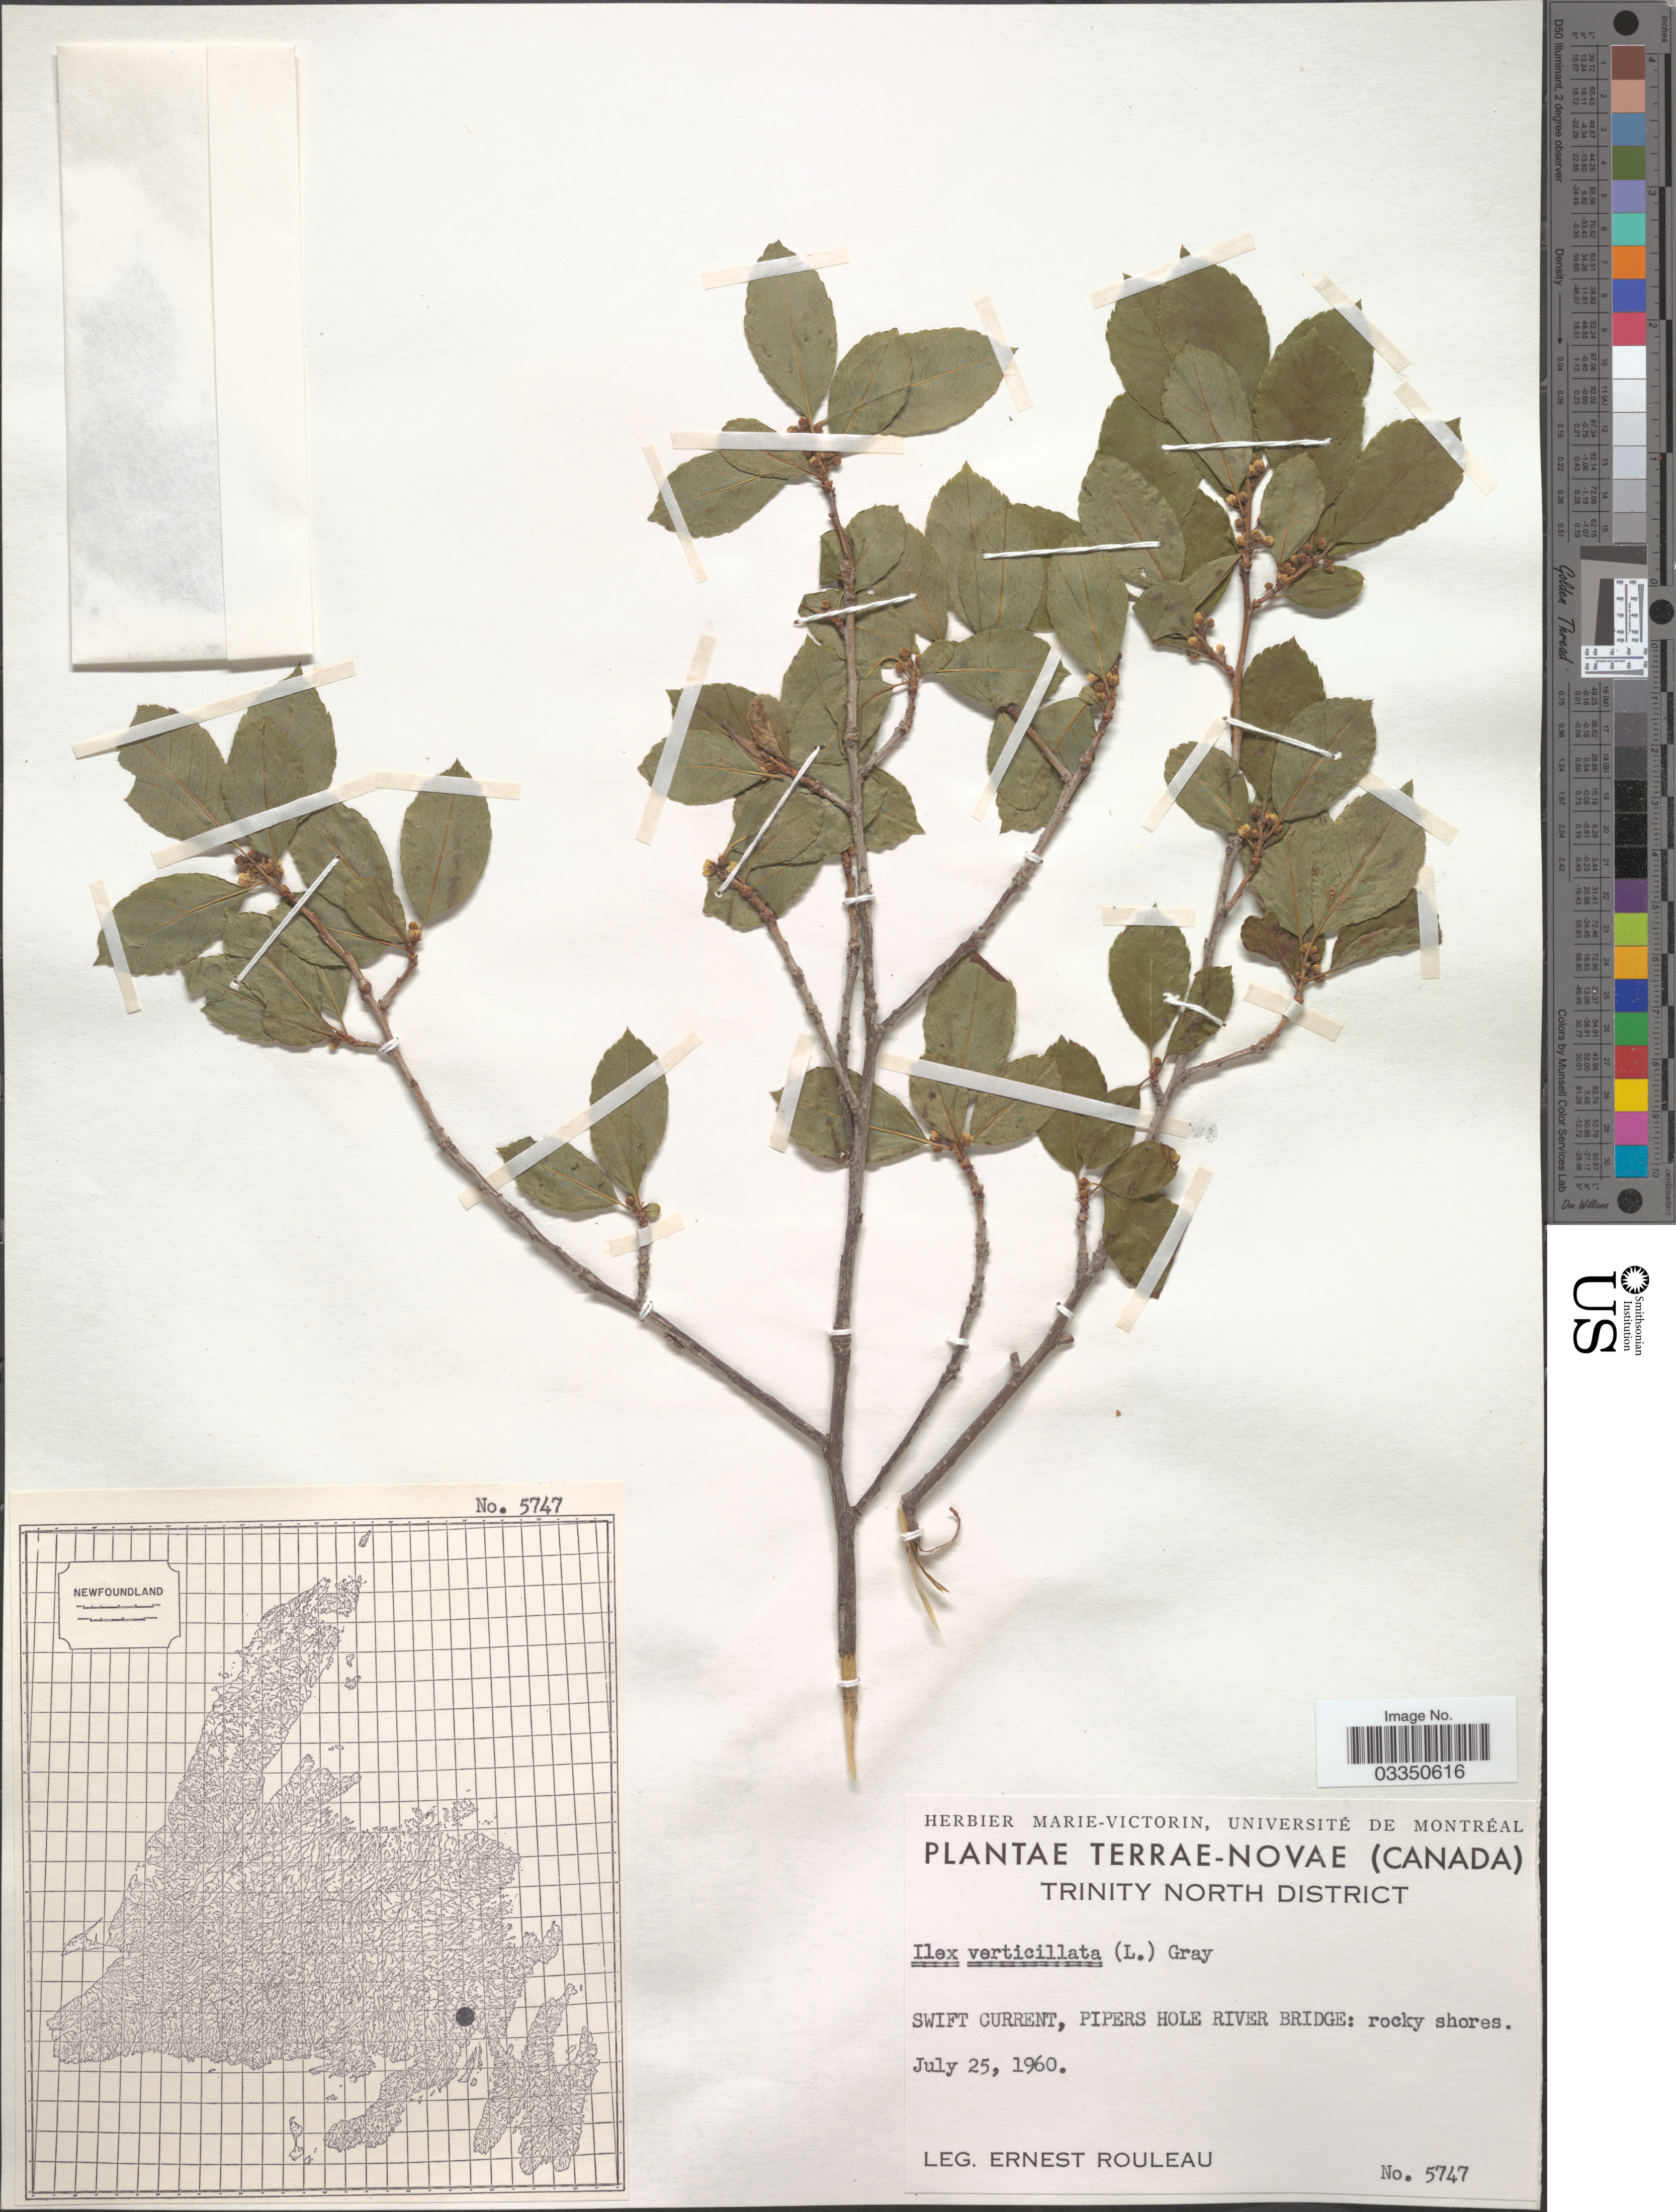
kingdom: Plantae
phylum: Tracheophyta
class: Magnoliopsida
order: Aquifoliales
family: Aquifoliaceae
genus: Ilex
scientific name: Ilex verticillata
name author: (L.) A. Gray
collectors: E. Rouleau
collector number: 5747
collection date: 1960-07-25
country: Canada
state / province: Newfoundland and Labrador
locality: Terrae-Novae. Trinity North District. Swift Current, Pipers Hole River Bridge: rocky shores.